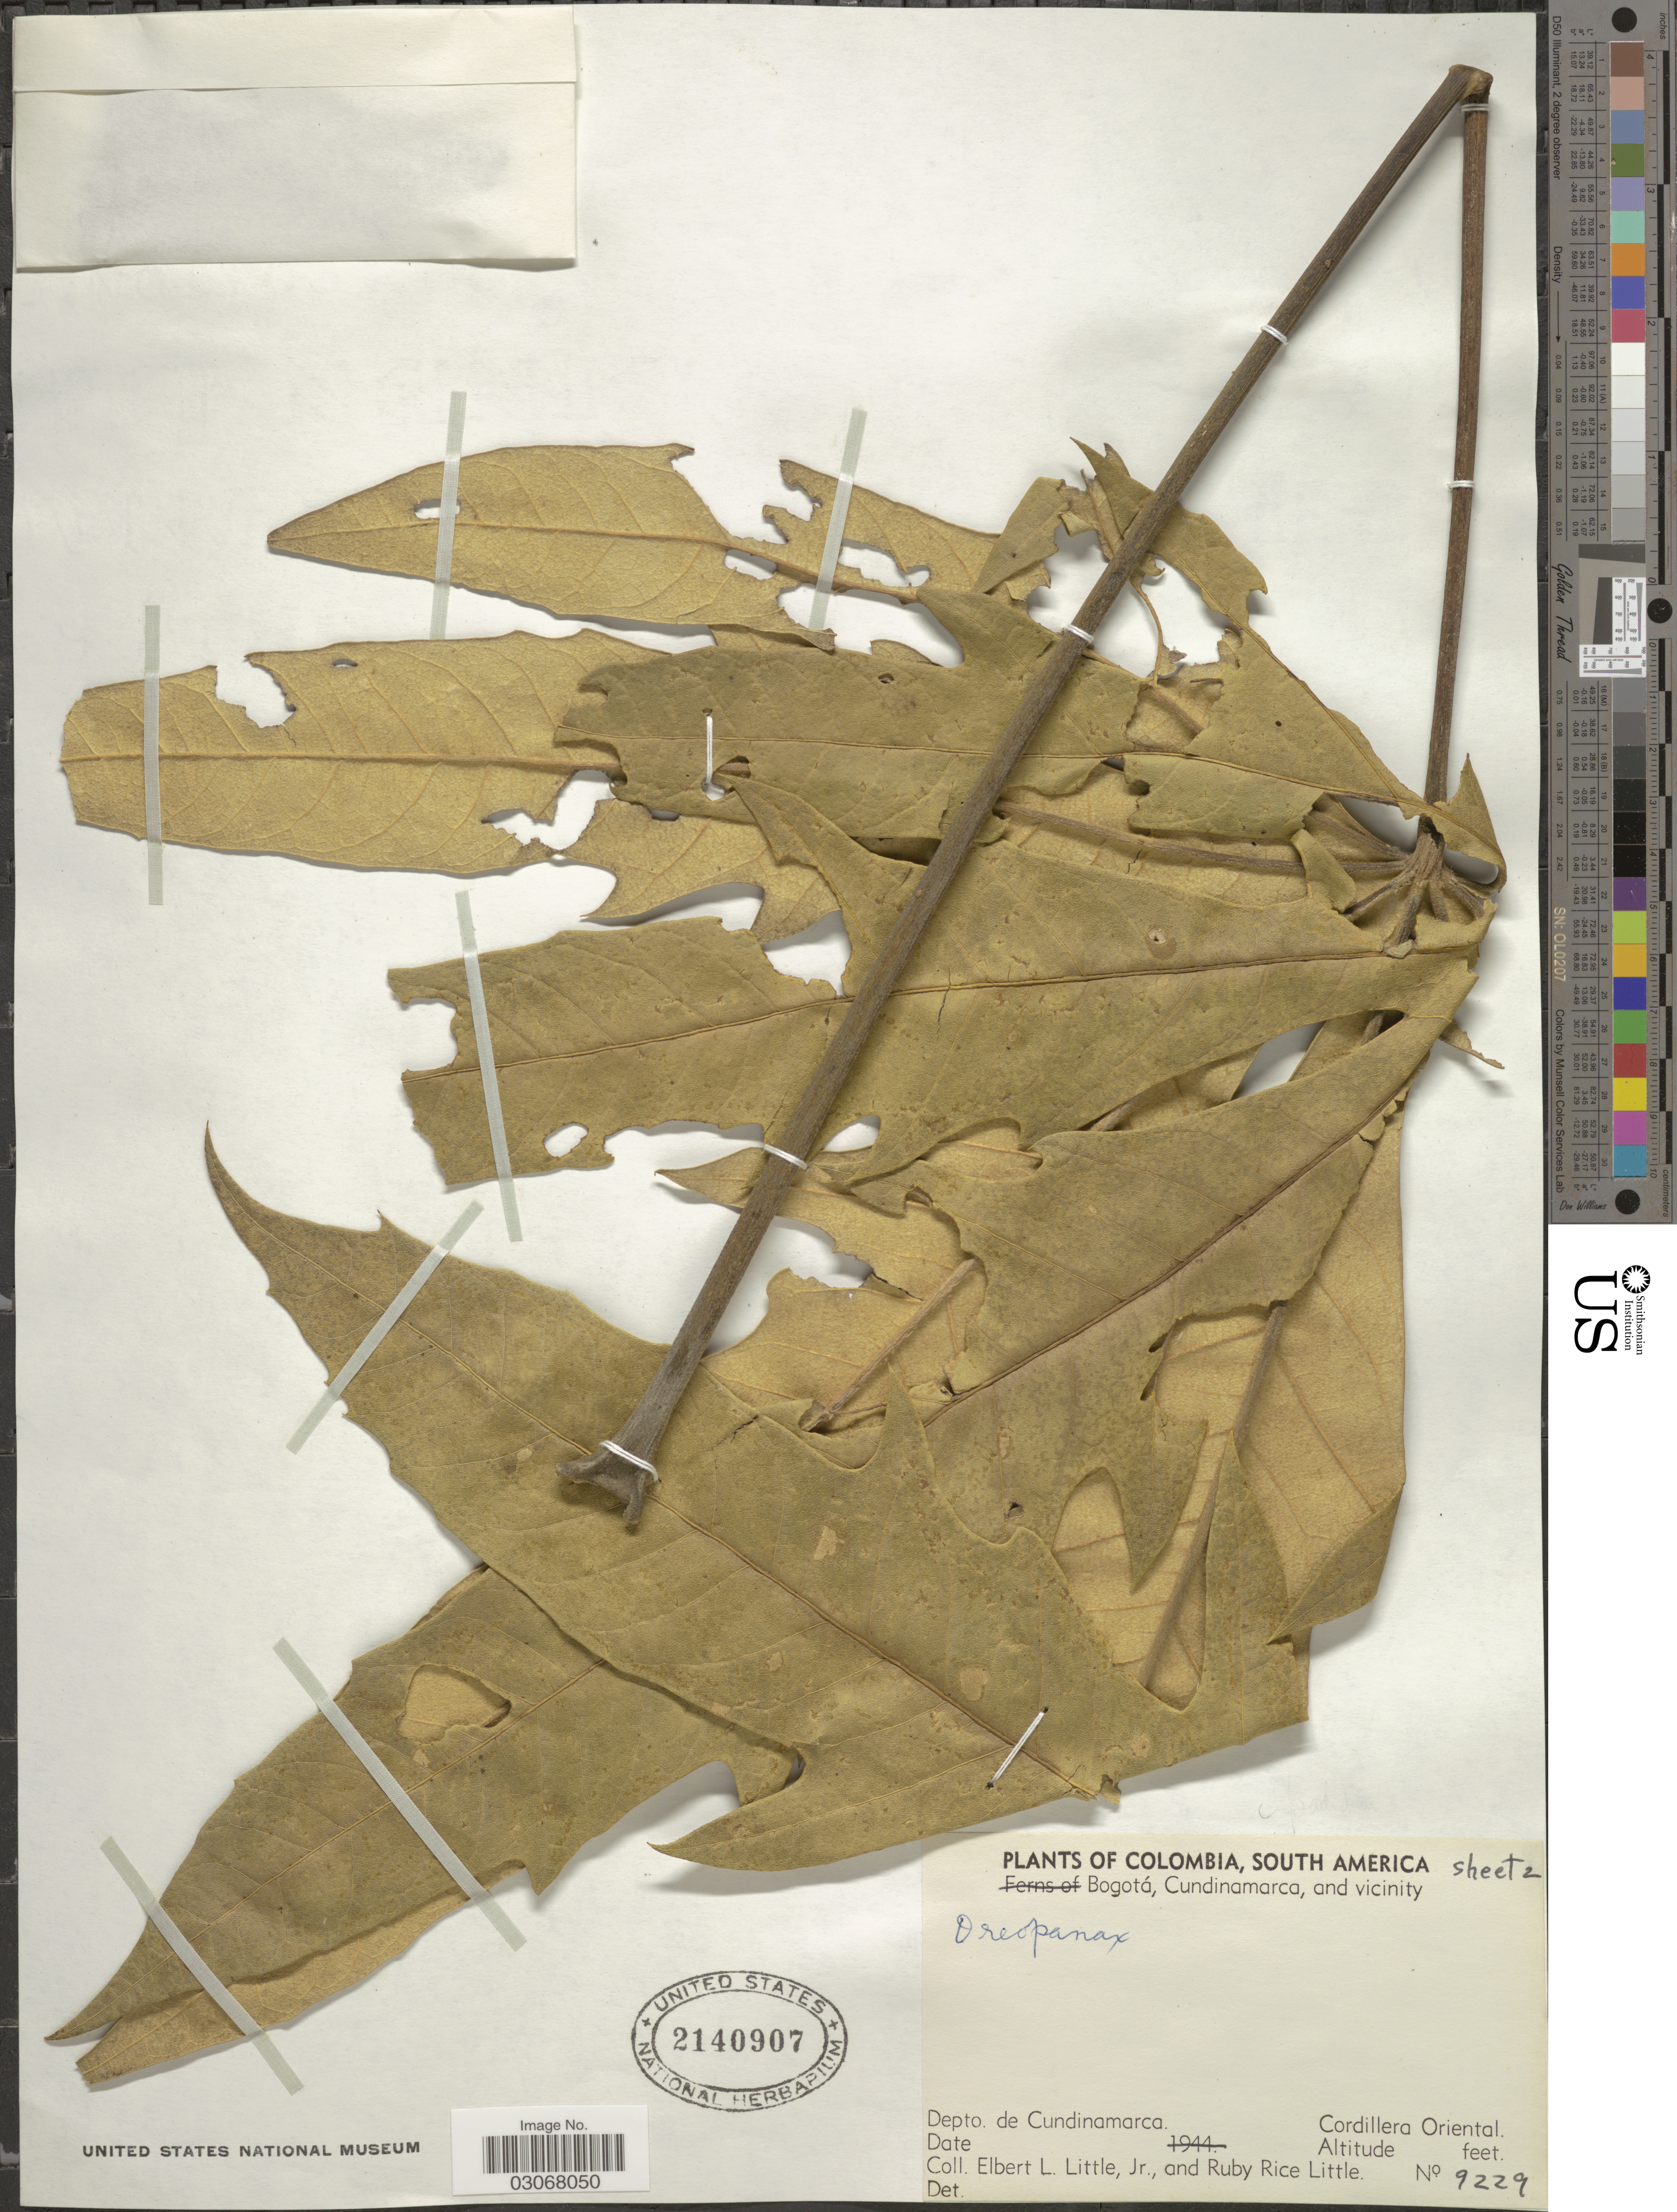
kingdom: Plantae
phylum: Tracheophyta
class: Magnoliopsida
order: Apiales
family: Araliaceae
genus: Oreopanax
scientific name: Oreopanax pallidus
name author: Cuatrec.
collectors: E. L. Little & R. R. Little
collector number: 9229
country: Colombia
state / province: Cundinamarca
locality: Depto. de Cundinamarca. Cordillera Oriental.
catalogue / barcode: US 2140907